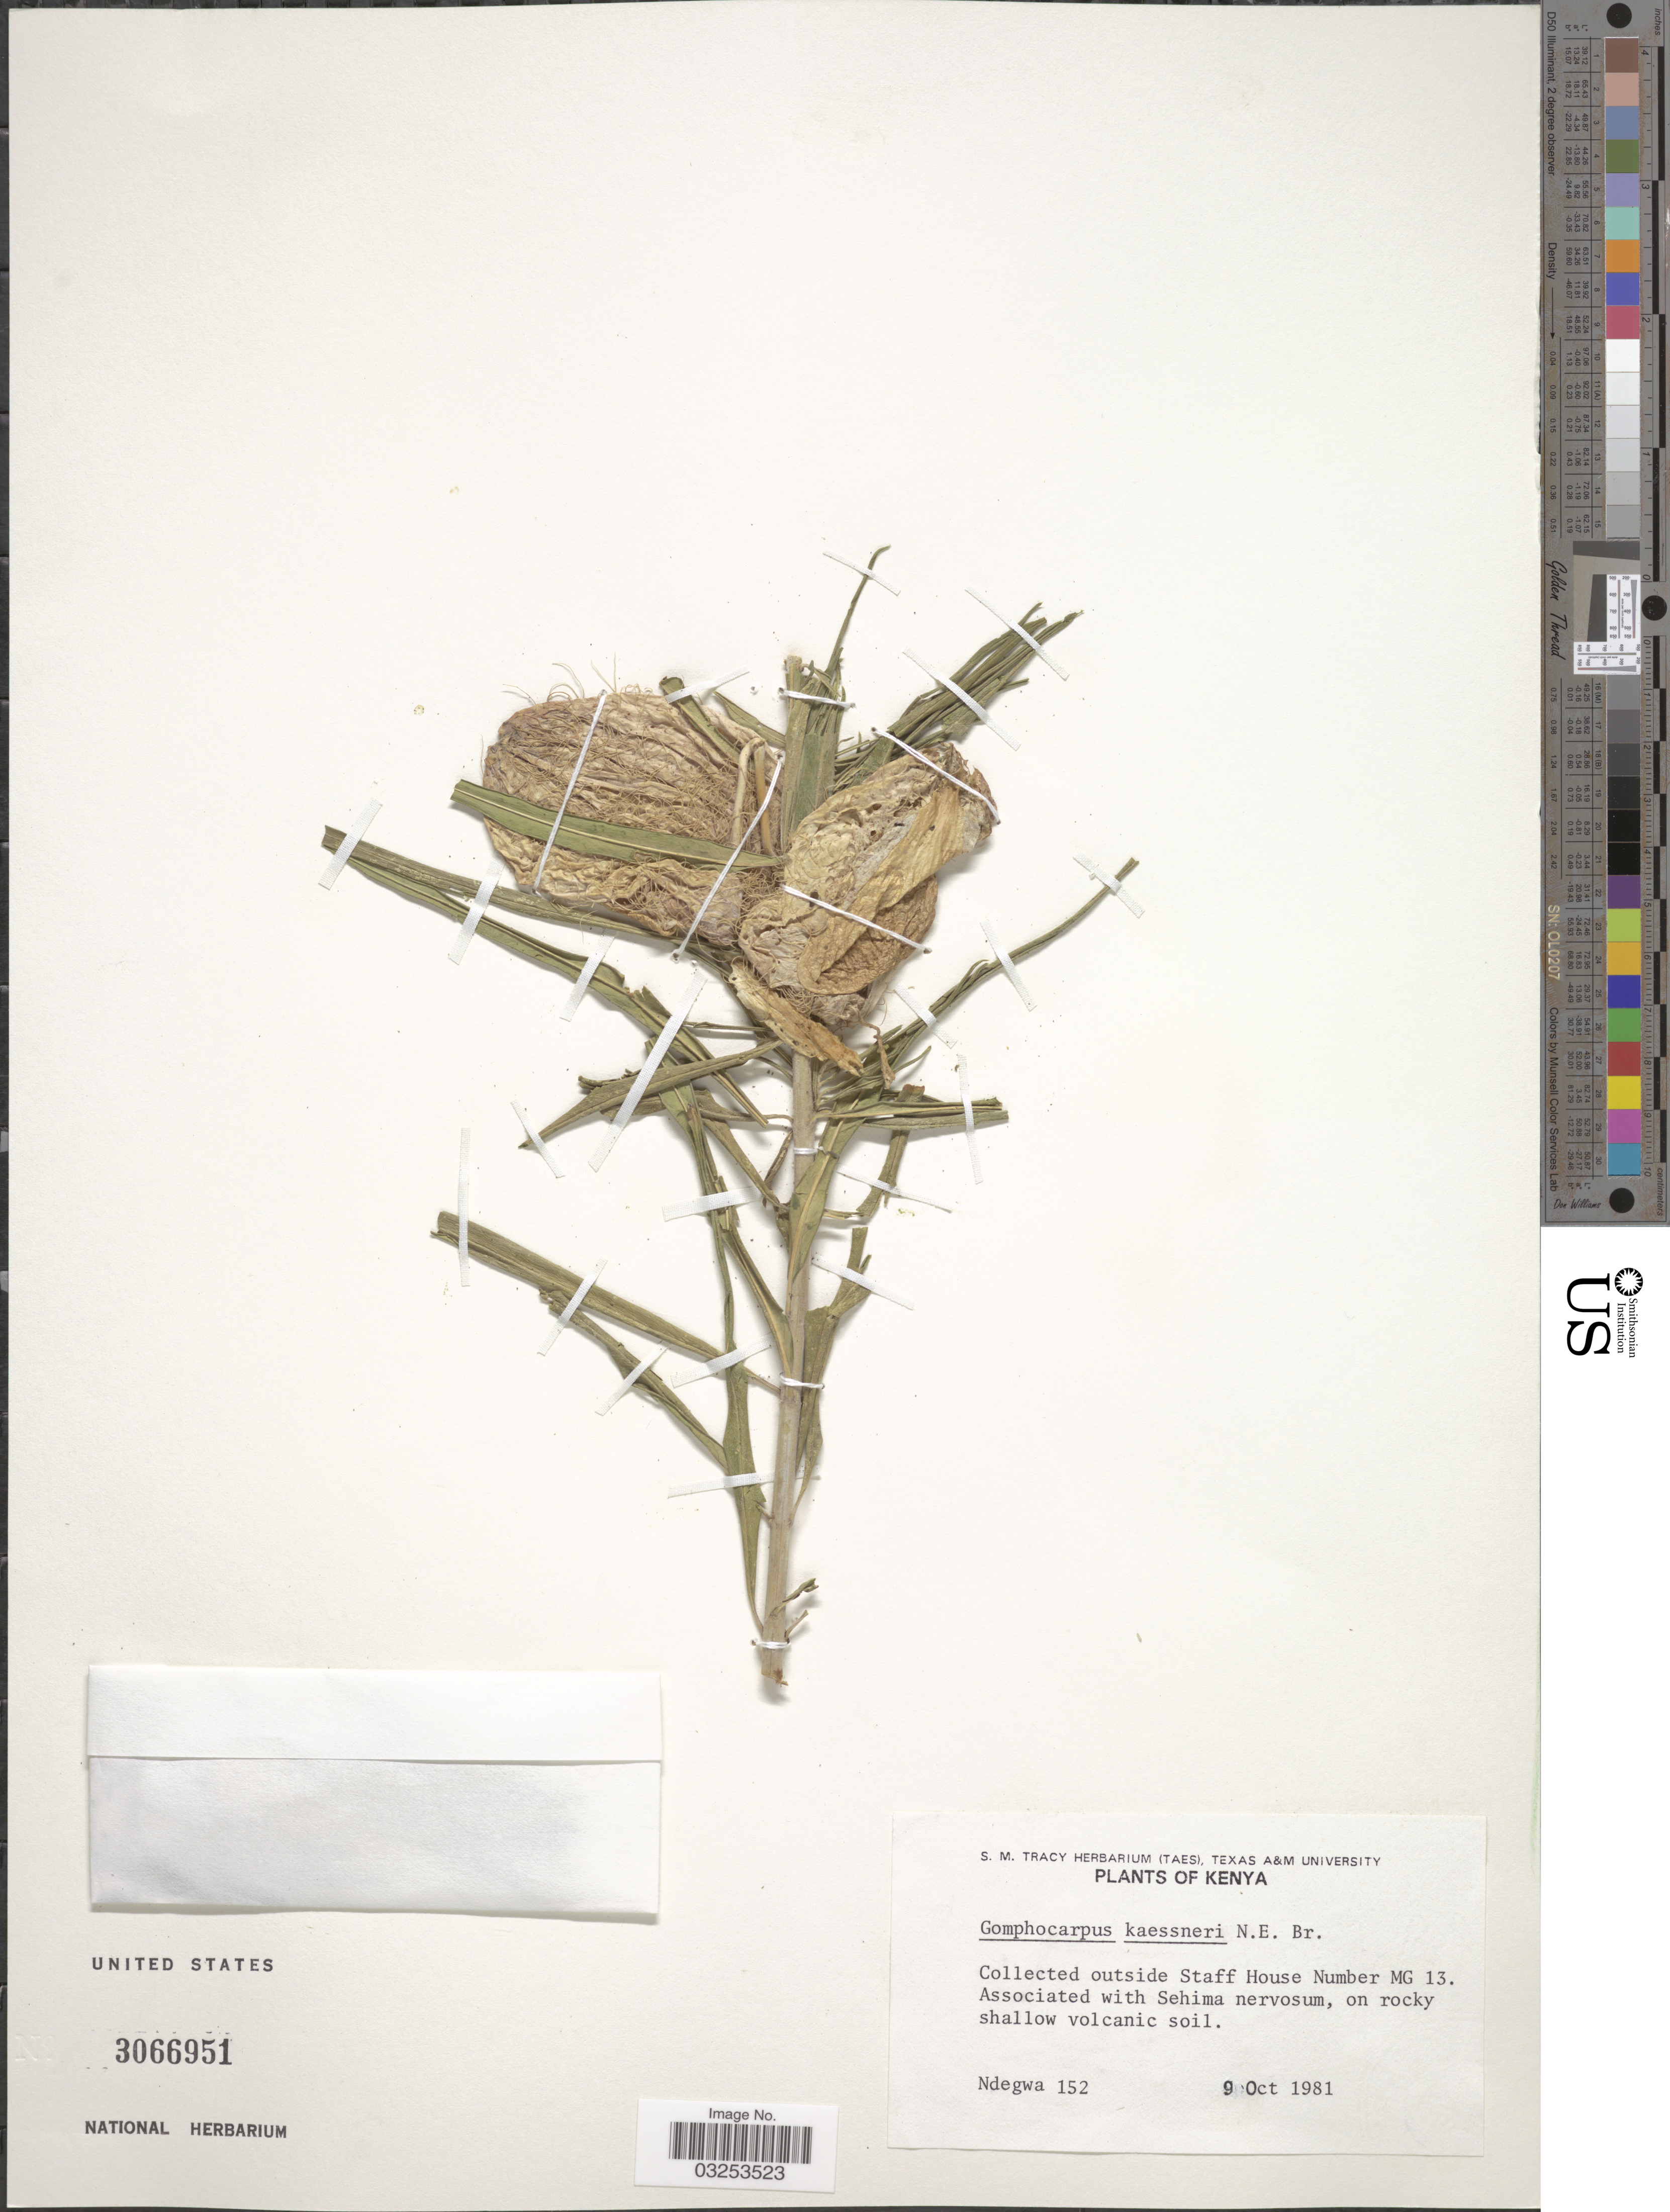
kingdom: Plantae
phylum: Tracheophyta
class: Magnoliopsida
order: Gentianales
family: Apocynaceae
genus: Gomphocarpus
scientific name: Gomphocarpus kaessneri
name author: (N.E. Br.) Goyder & Nicholas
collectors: -. Ndegwa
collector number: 152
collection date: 1981-10-09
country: Kenya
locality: Outside Staff House Number MG 13.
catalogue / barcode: US 3066951